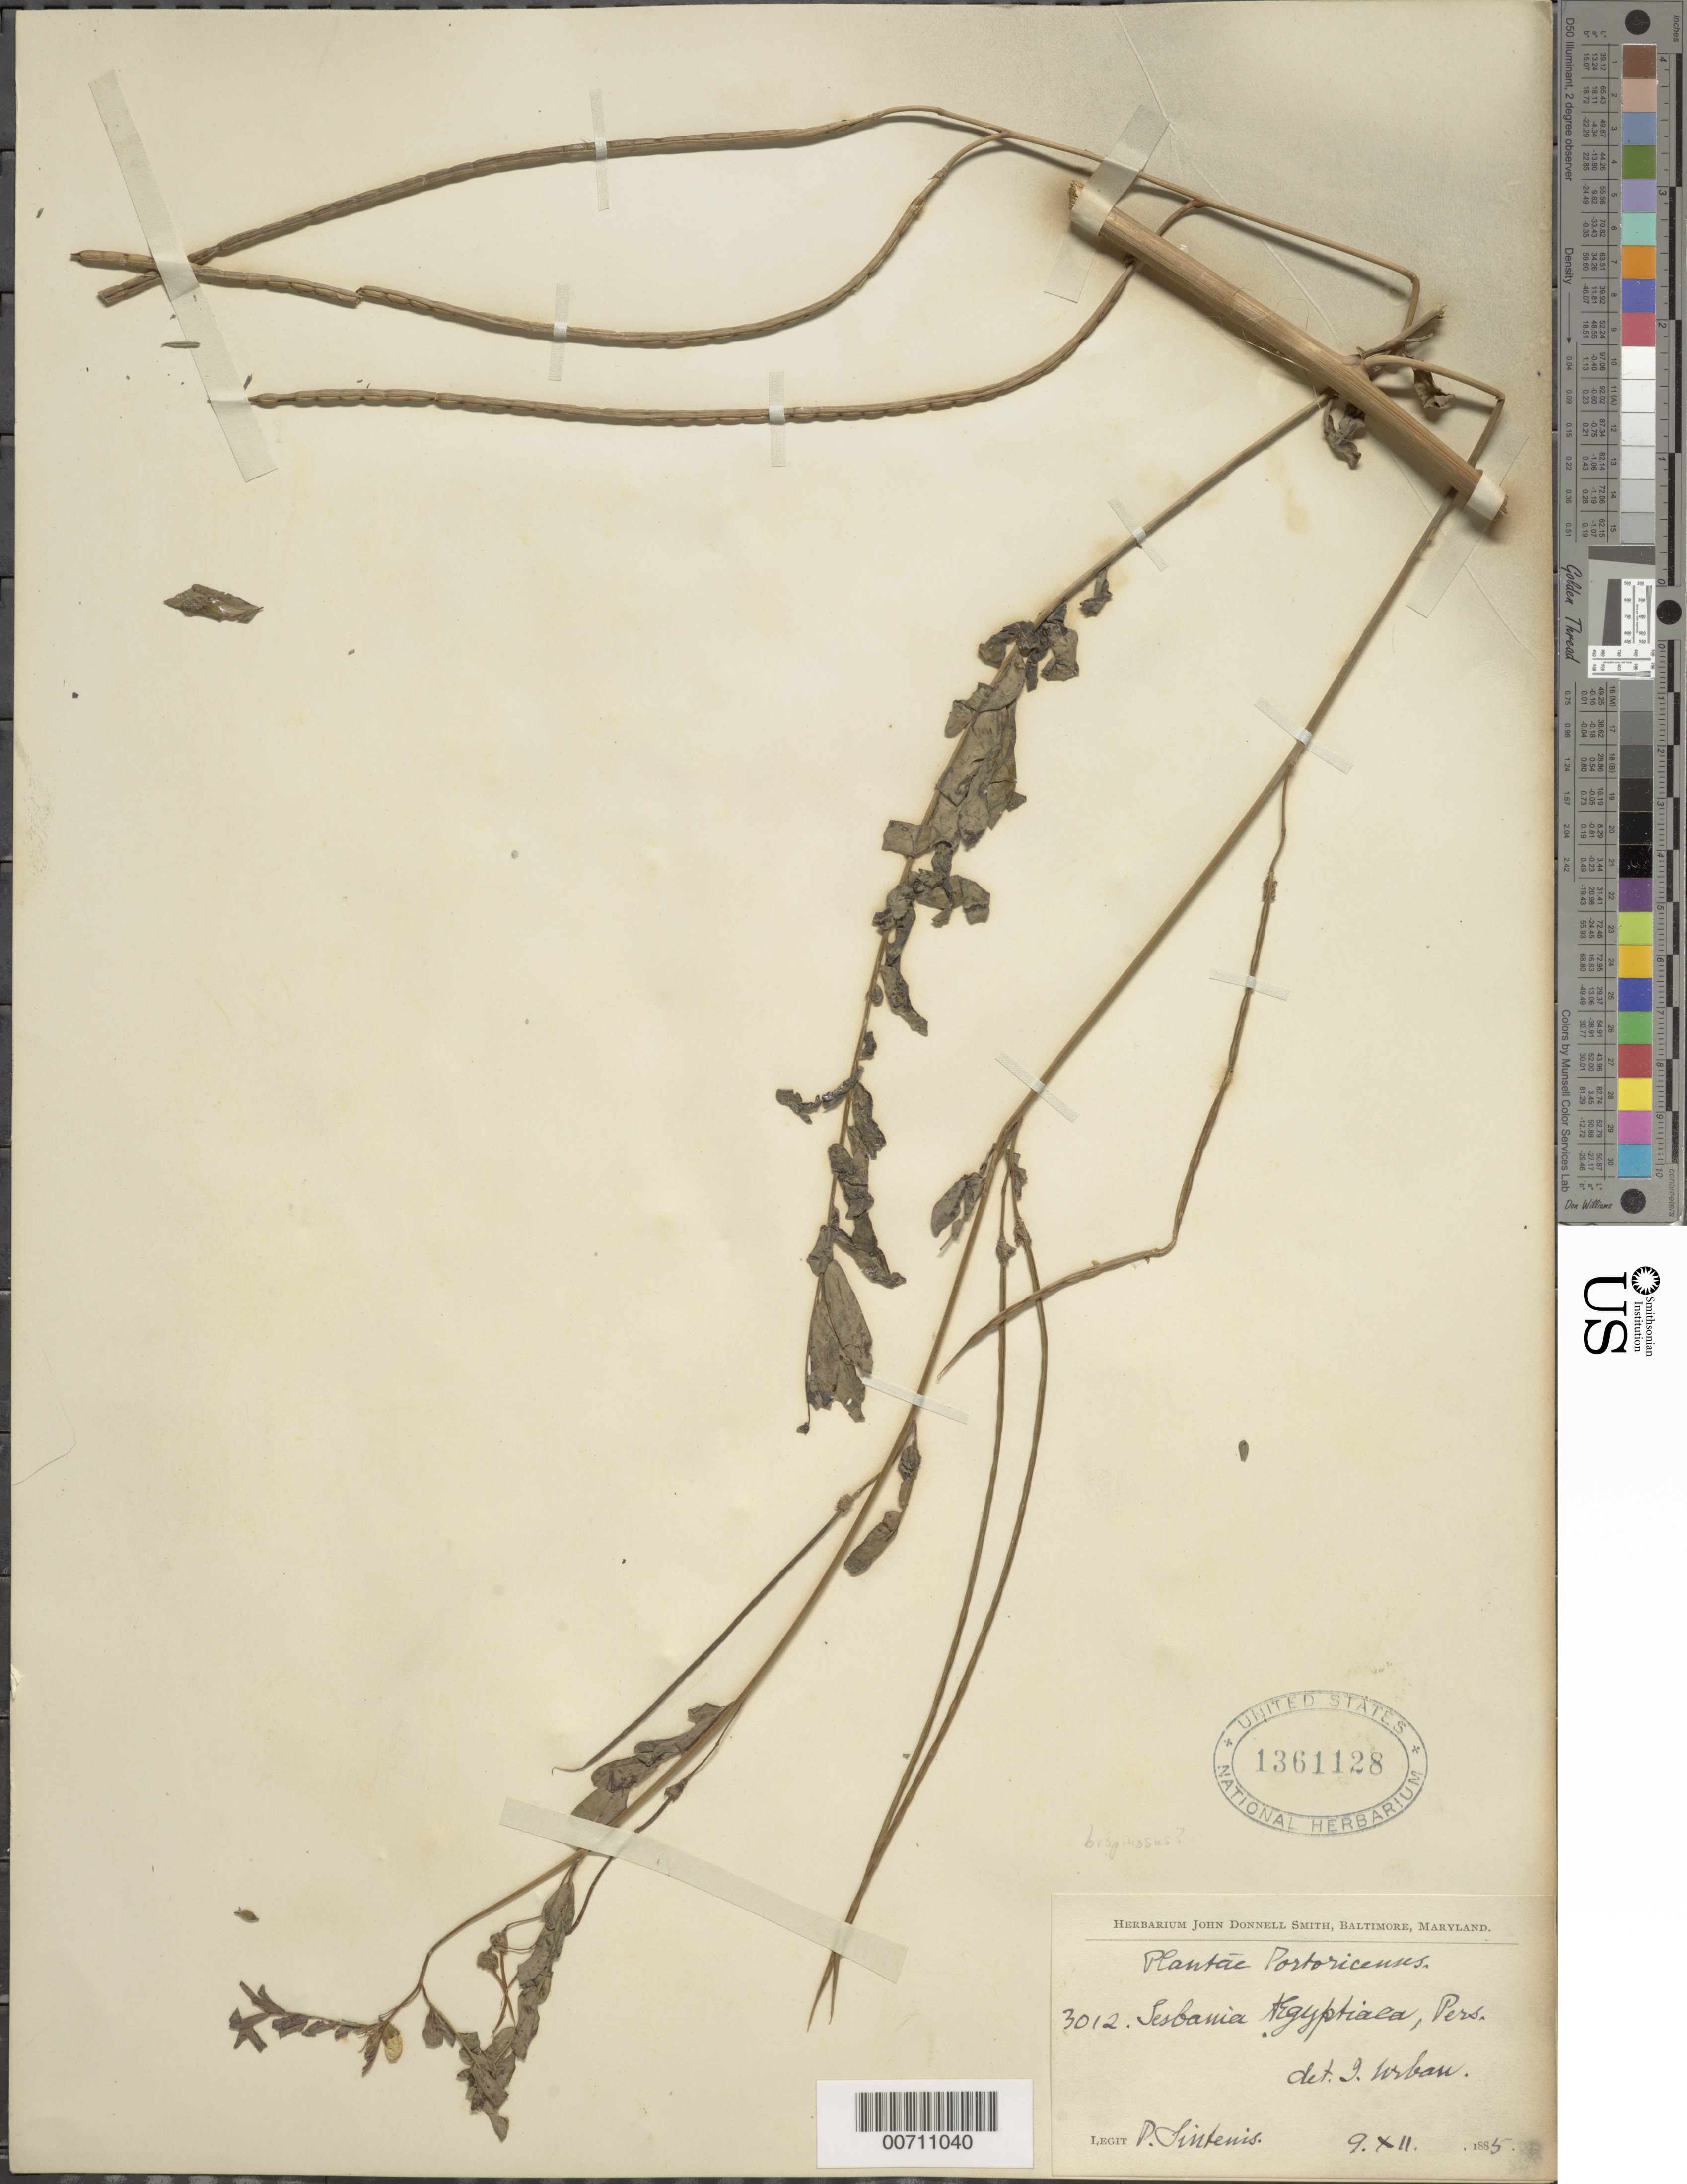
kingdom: Plantae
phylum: Tracheophyta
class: Magnoliopsida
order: Fabales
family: Fabaceae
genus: Sesbania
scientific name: Sesbania bispinosa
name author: (Jacq.) Steud.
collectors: P. Sintenis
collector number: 3012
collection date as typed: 09 Dec 1885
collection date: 1885-12-09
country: Puerto Rico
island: Greater Antilles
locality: Sierra de Naguabo ad Rio Blanco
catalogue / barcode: US 1361128